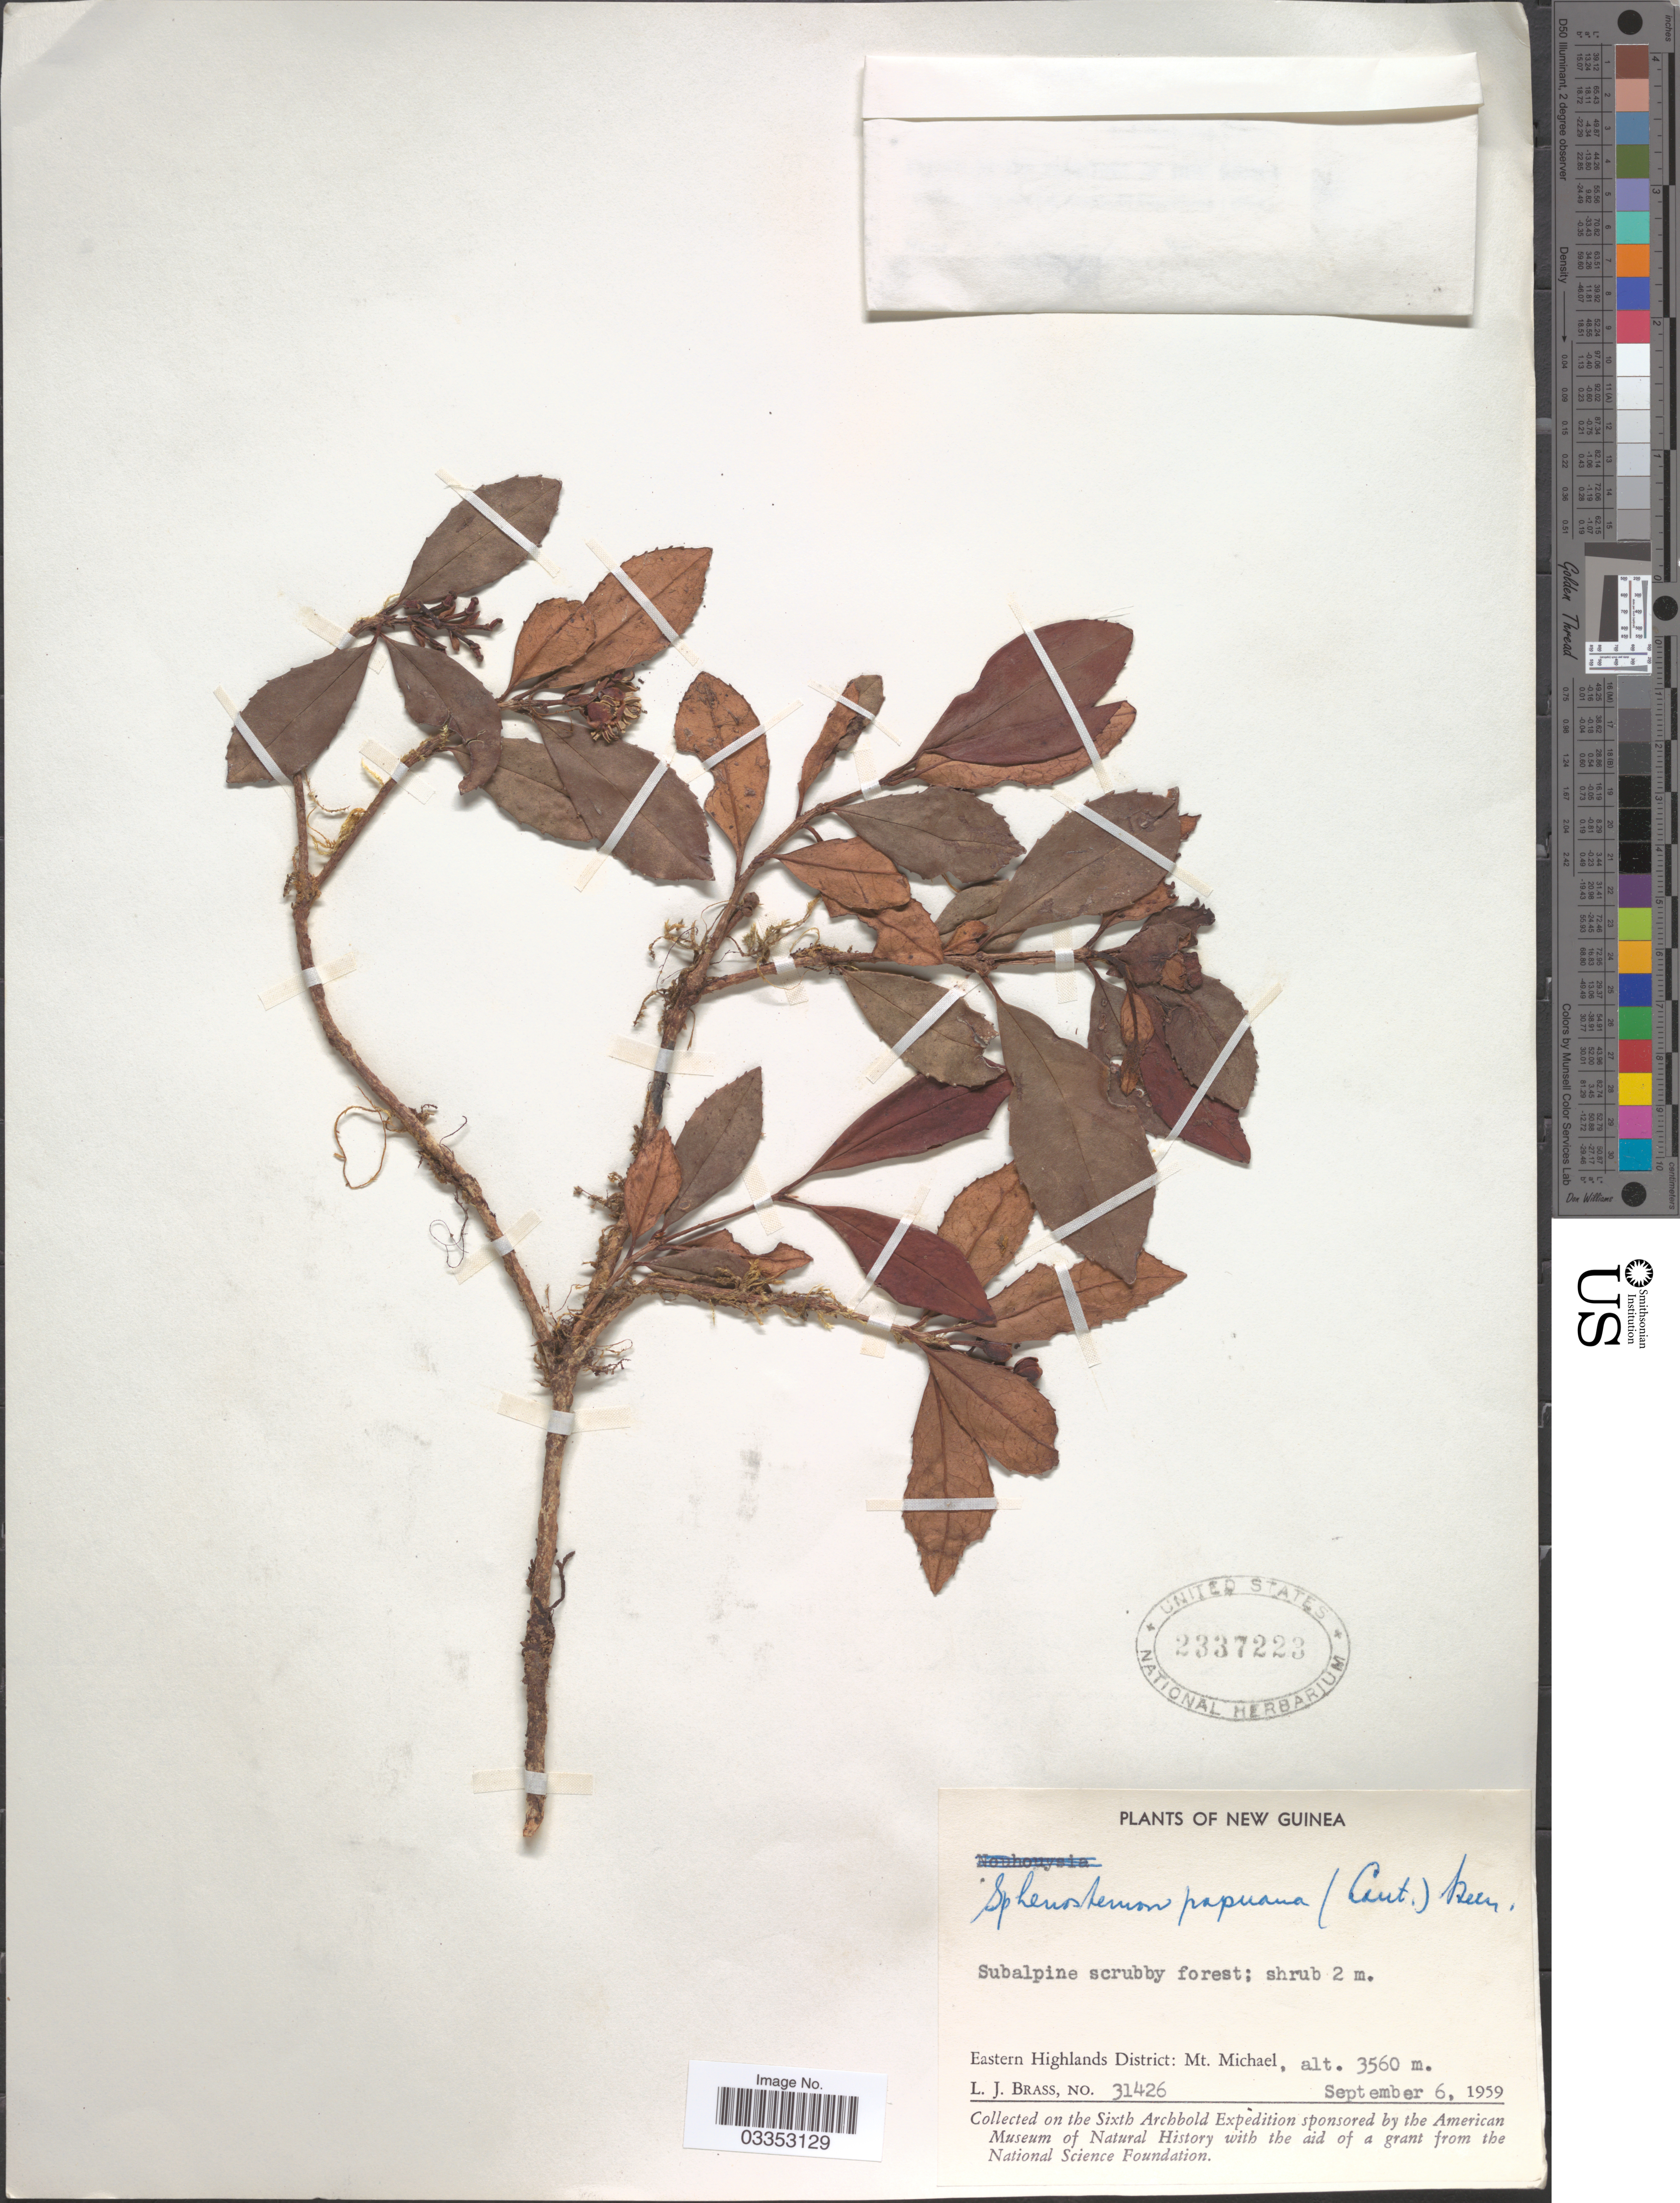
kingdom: Plantae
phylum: Tracheophyta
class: Magnoliopsida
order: Paracryphiales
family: Paracryphiaceae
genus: Sphenostemon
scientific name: Sphenostemon papuanus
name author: (Lauterb.) Steenis & Erdtm.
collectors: L. J. Brass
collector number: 31426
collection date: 1959-09-06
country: Papua New Guinea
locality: New Guinea. Eastern Highlands District: Mt. Michael.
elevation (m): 3560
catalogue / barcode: US 2337223